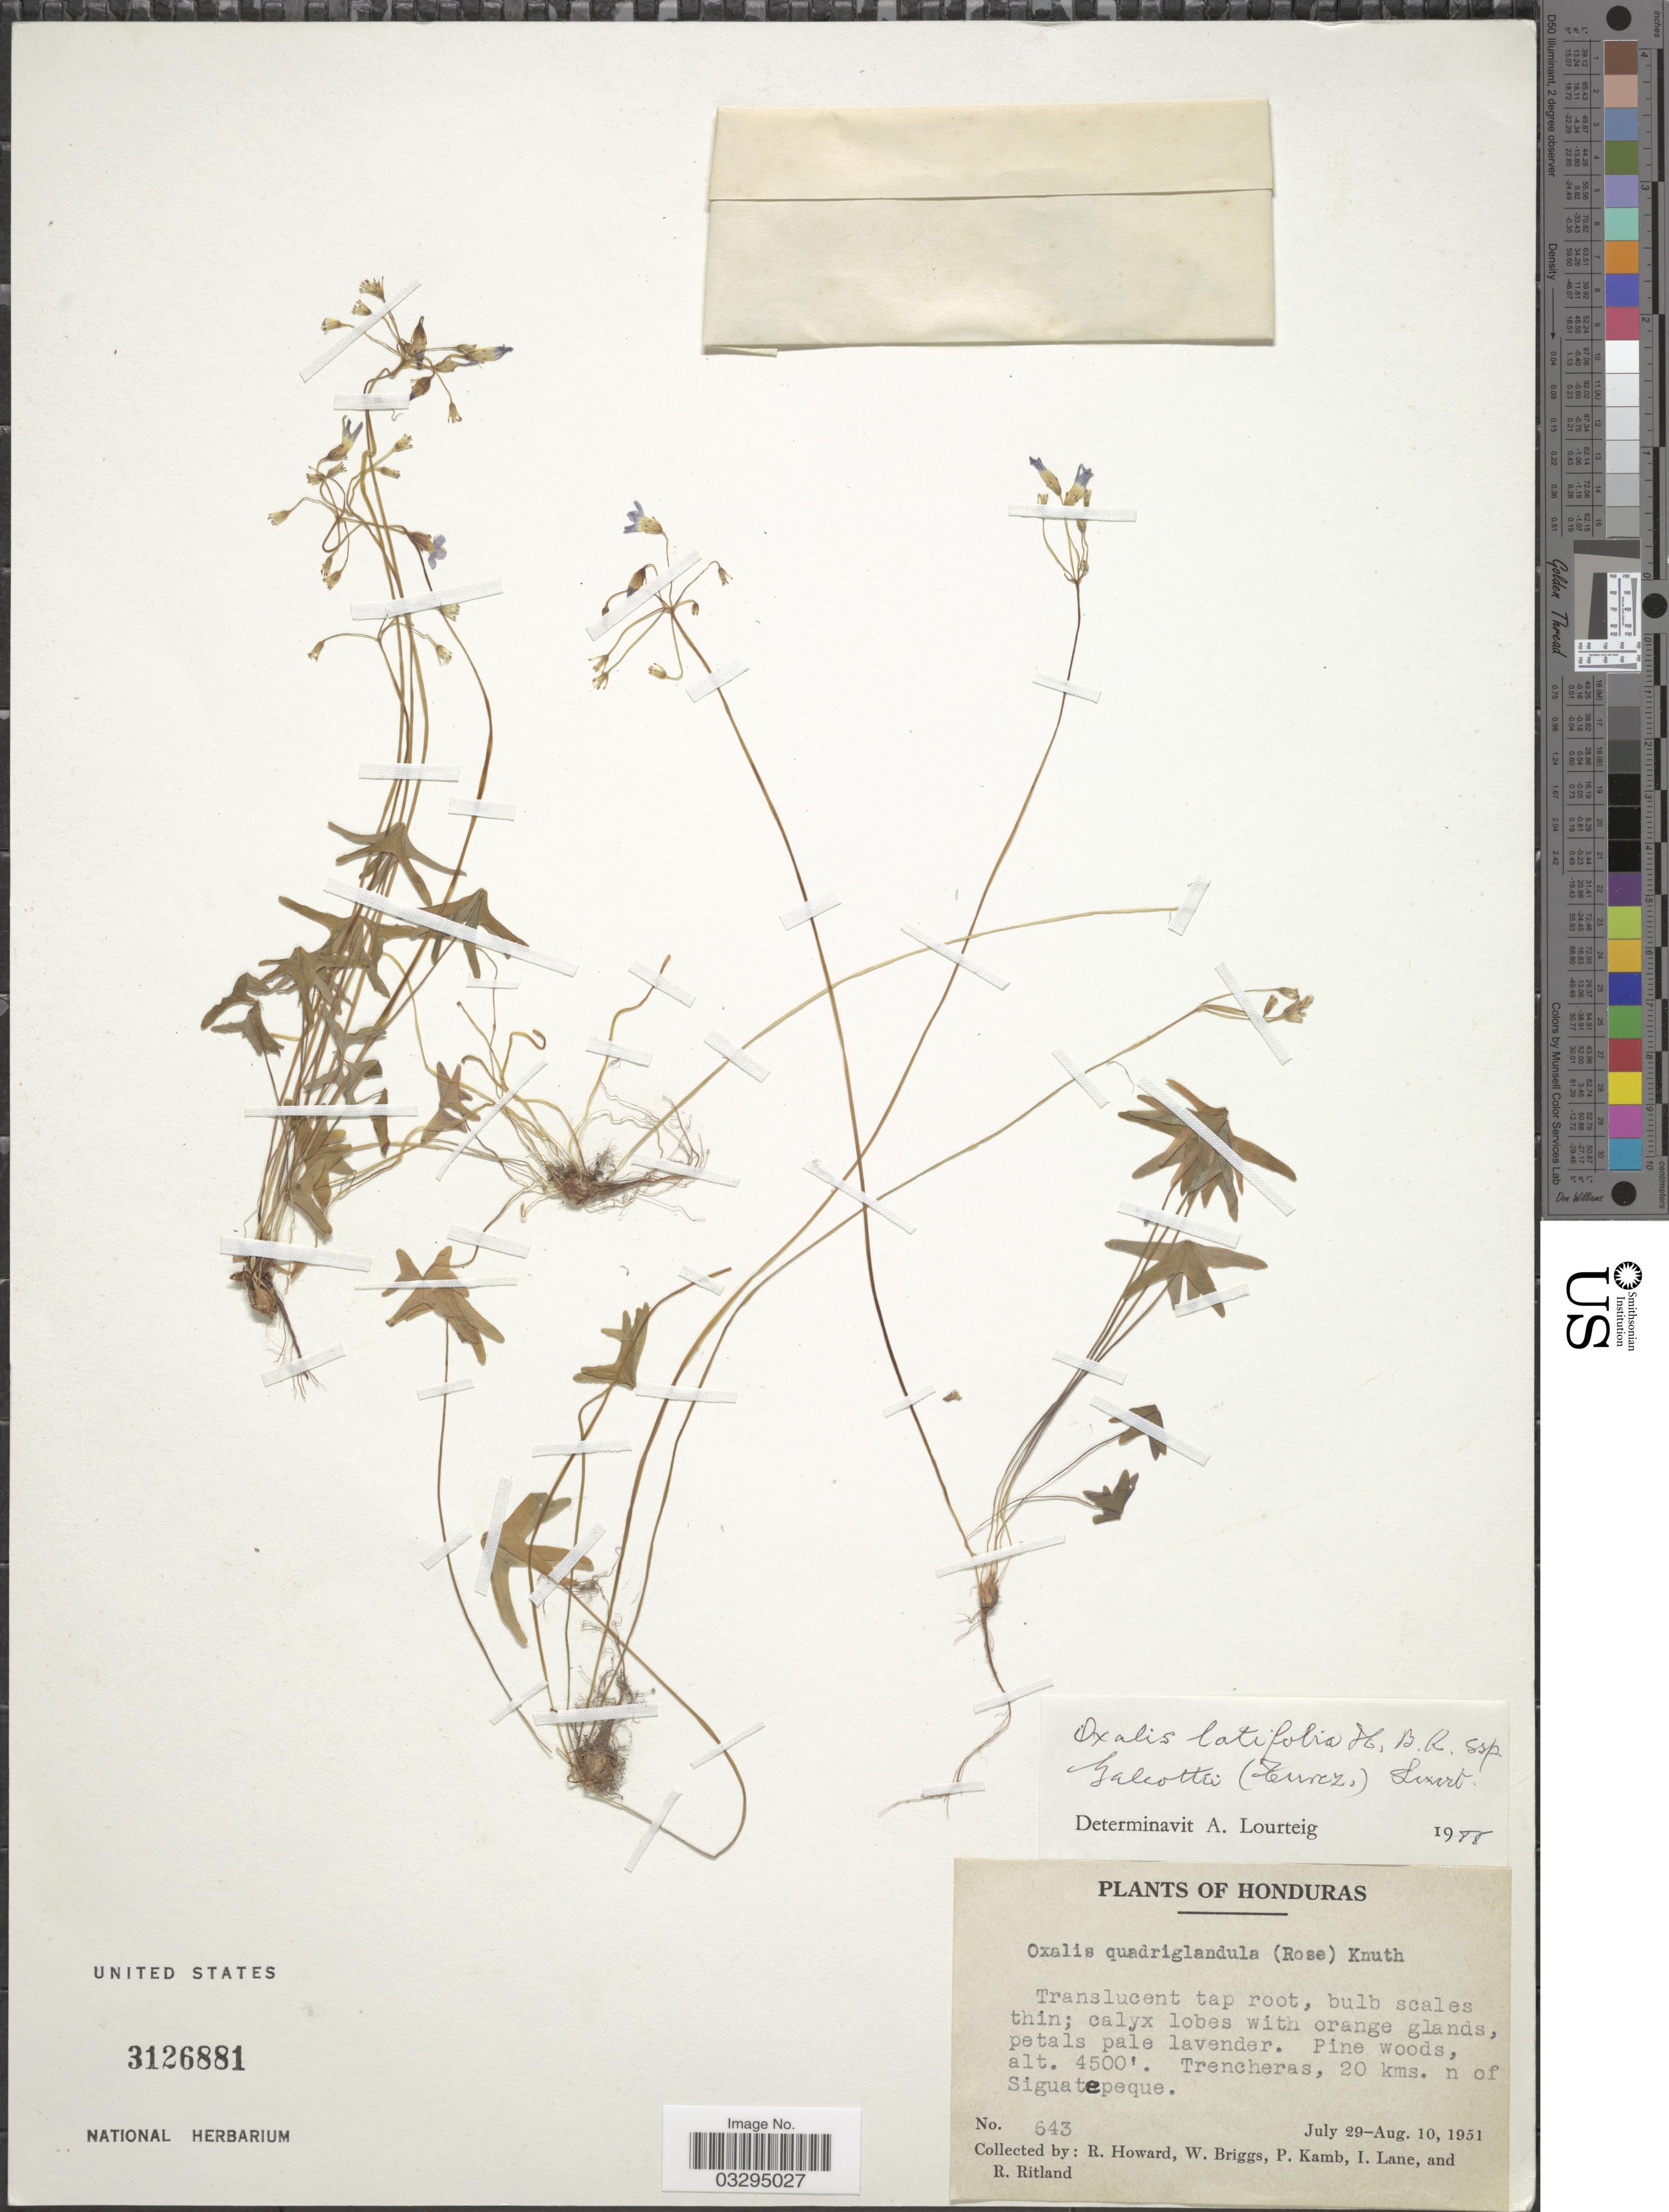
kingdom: Plantae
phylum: Tracheophyta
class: Magnoliopsida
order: Oxalidales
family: Oxalidaceae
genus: Oxalis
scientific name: Oxalis latifolia subsp. galeottii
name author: (Turcz.) Lourteig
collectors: R. Howard, W. Briggs, P. Kamb, I. Lane & R. Ritland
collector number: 643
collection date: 1951-07-29/1951-08-10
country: Honduras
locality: Trencheras, 20 kms. n of Siguatepeque.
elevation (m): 1372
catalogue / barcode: US 3126881